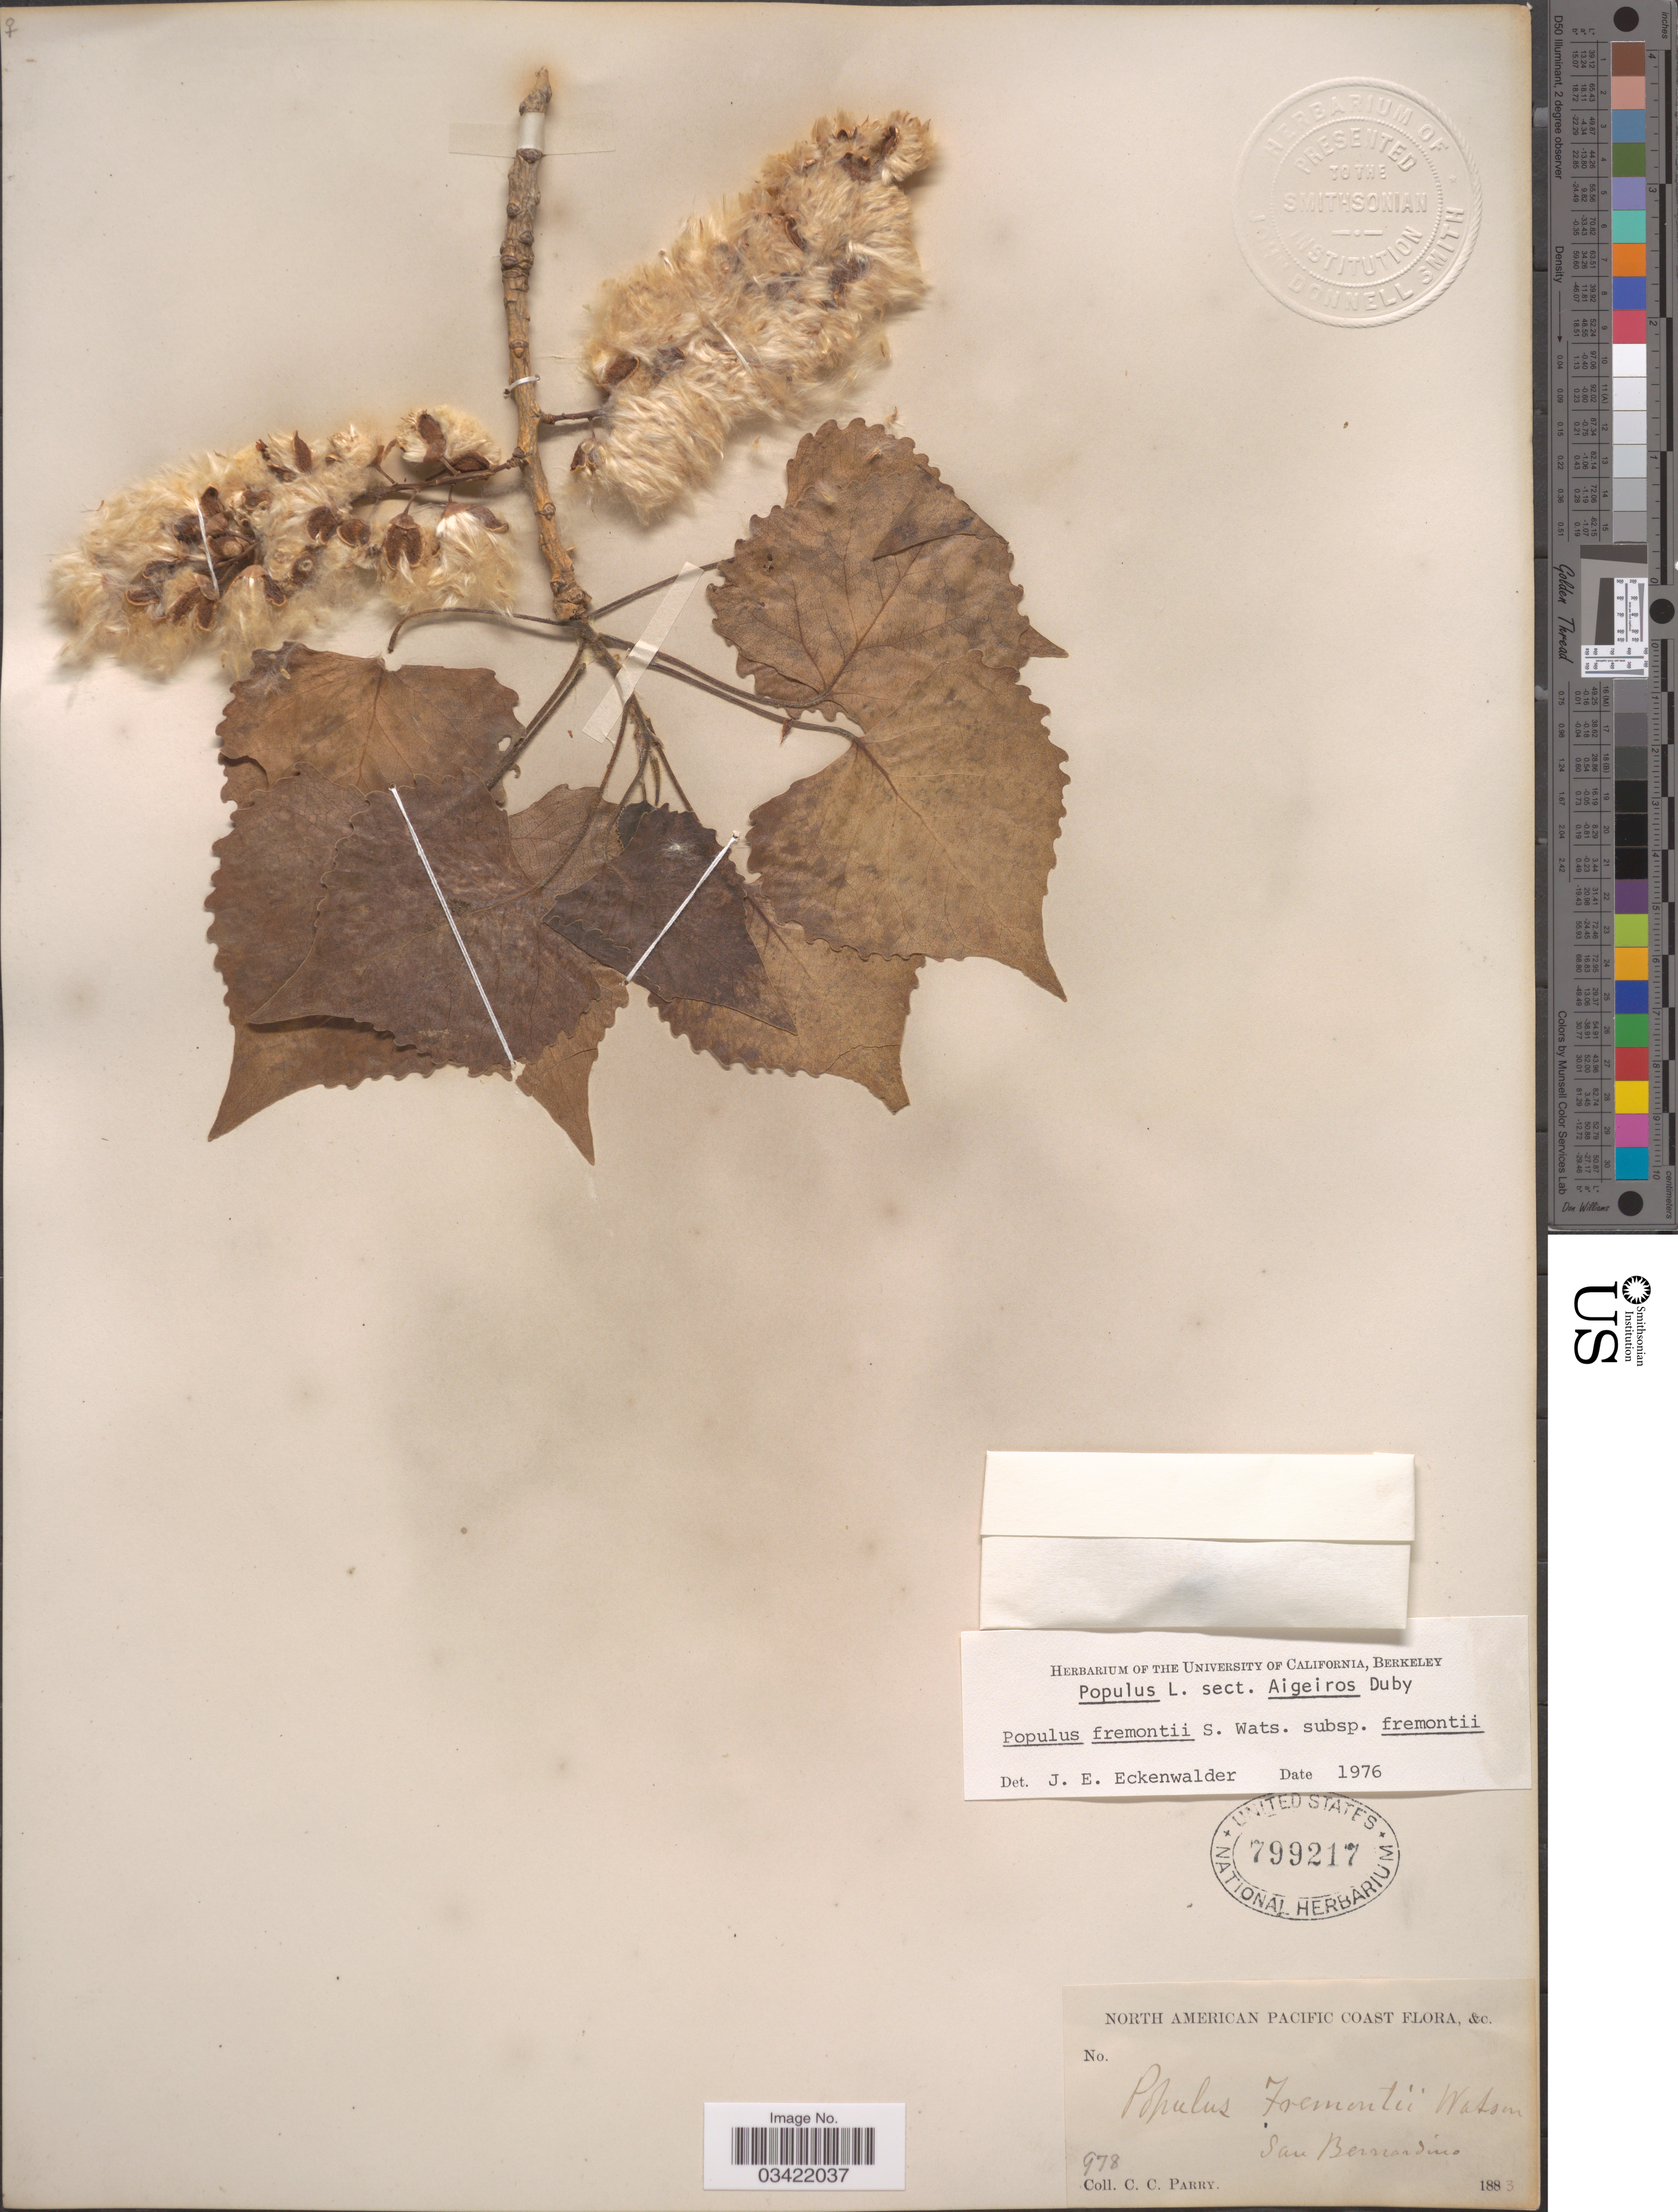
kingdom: Plantae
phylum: Tracheophyta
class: Magnoliopsida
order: Malpighiales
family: Salicaceae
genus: Populus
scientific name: Populus fremontii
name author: S. Watson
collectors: C. C. Parry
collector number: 978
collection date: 1883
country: United States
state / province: California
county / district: San Bernardino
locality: North American Pacific Coast. San Bernardino.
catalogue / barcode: US 799217